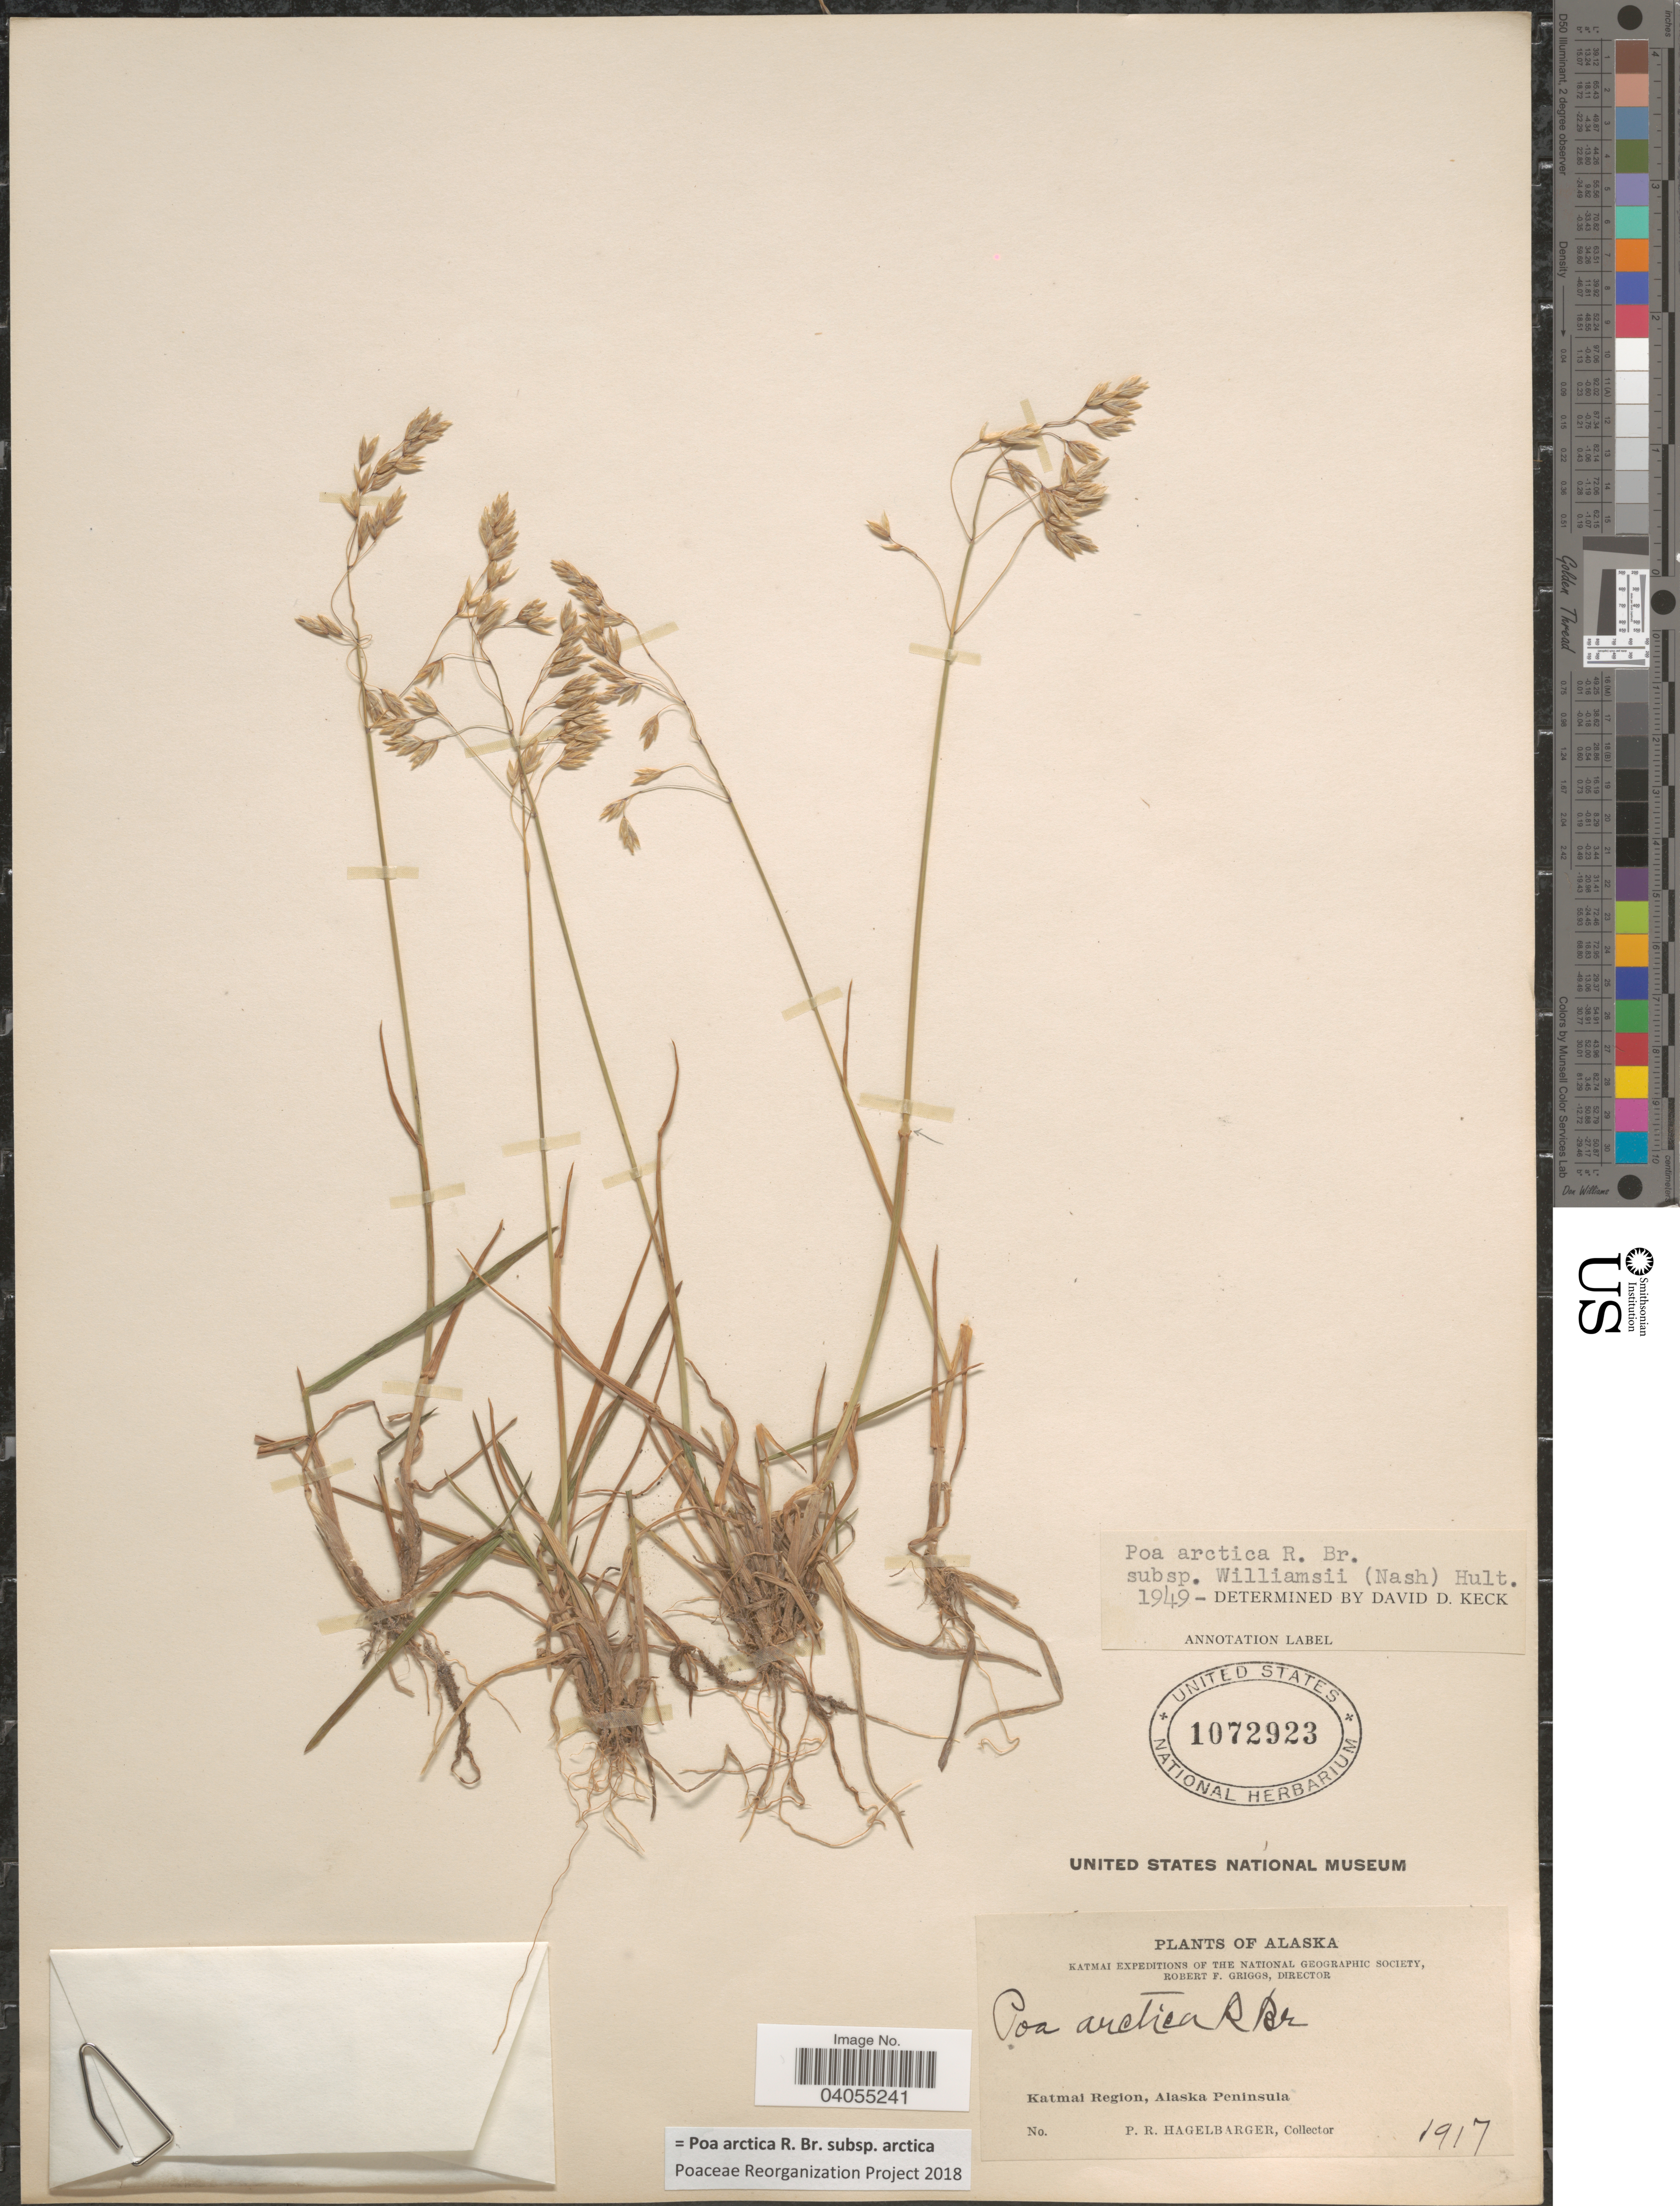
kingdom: Plantae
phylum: Tracheophyta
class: Liliopsida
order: Poales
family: Poaceae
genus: Poa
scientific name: Poa arctica subsp. arctica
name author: R. Br.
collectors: P. Hagelbarger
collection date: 1917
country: United States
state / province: Alaska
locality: Katmai Region, Alaska Peninsula.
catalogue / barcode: US 1072923